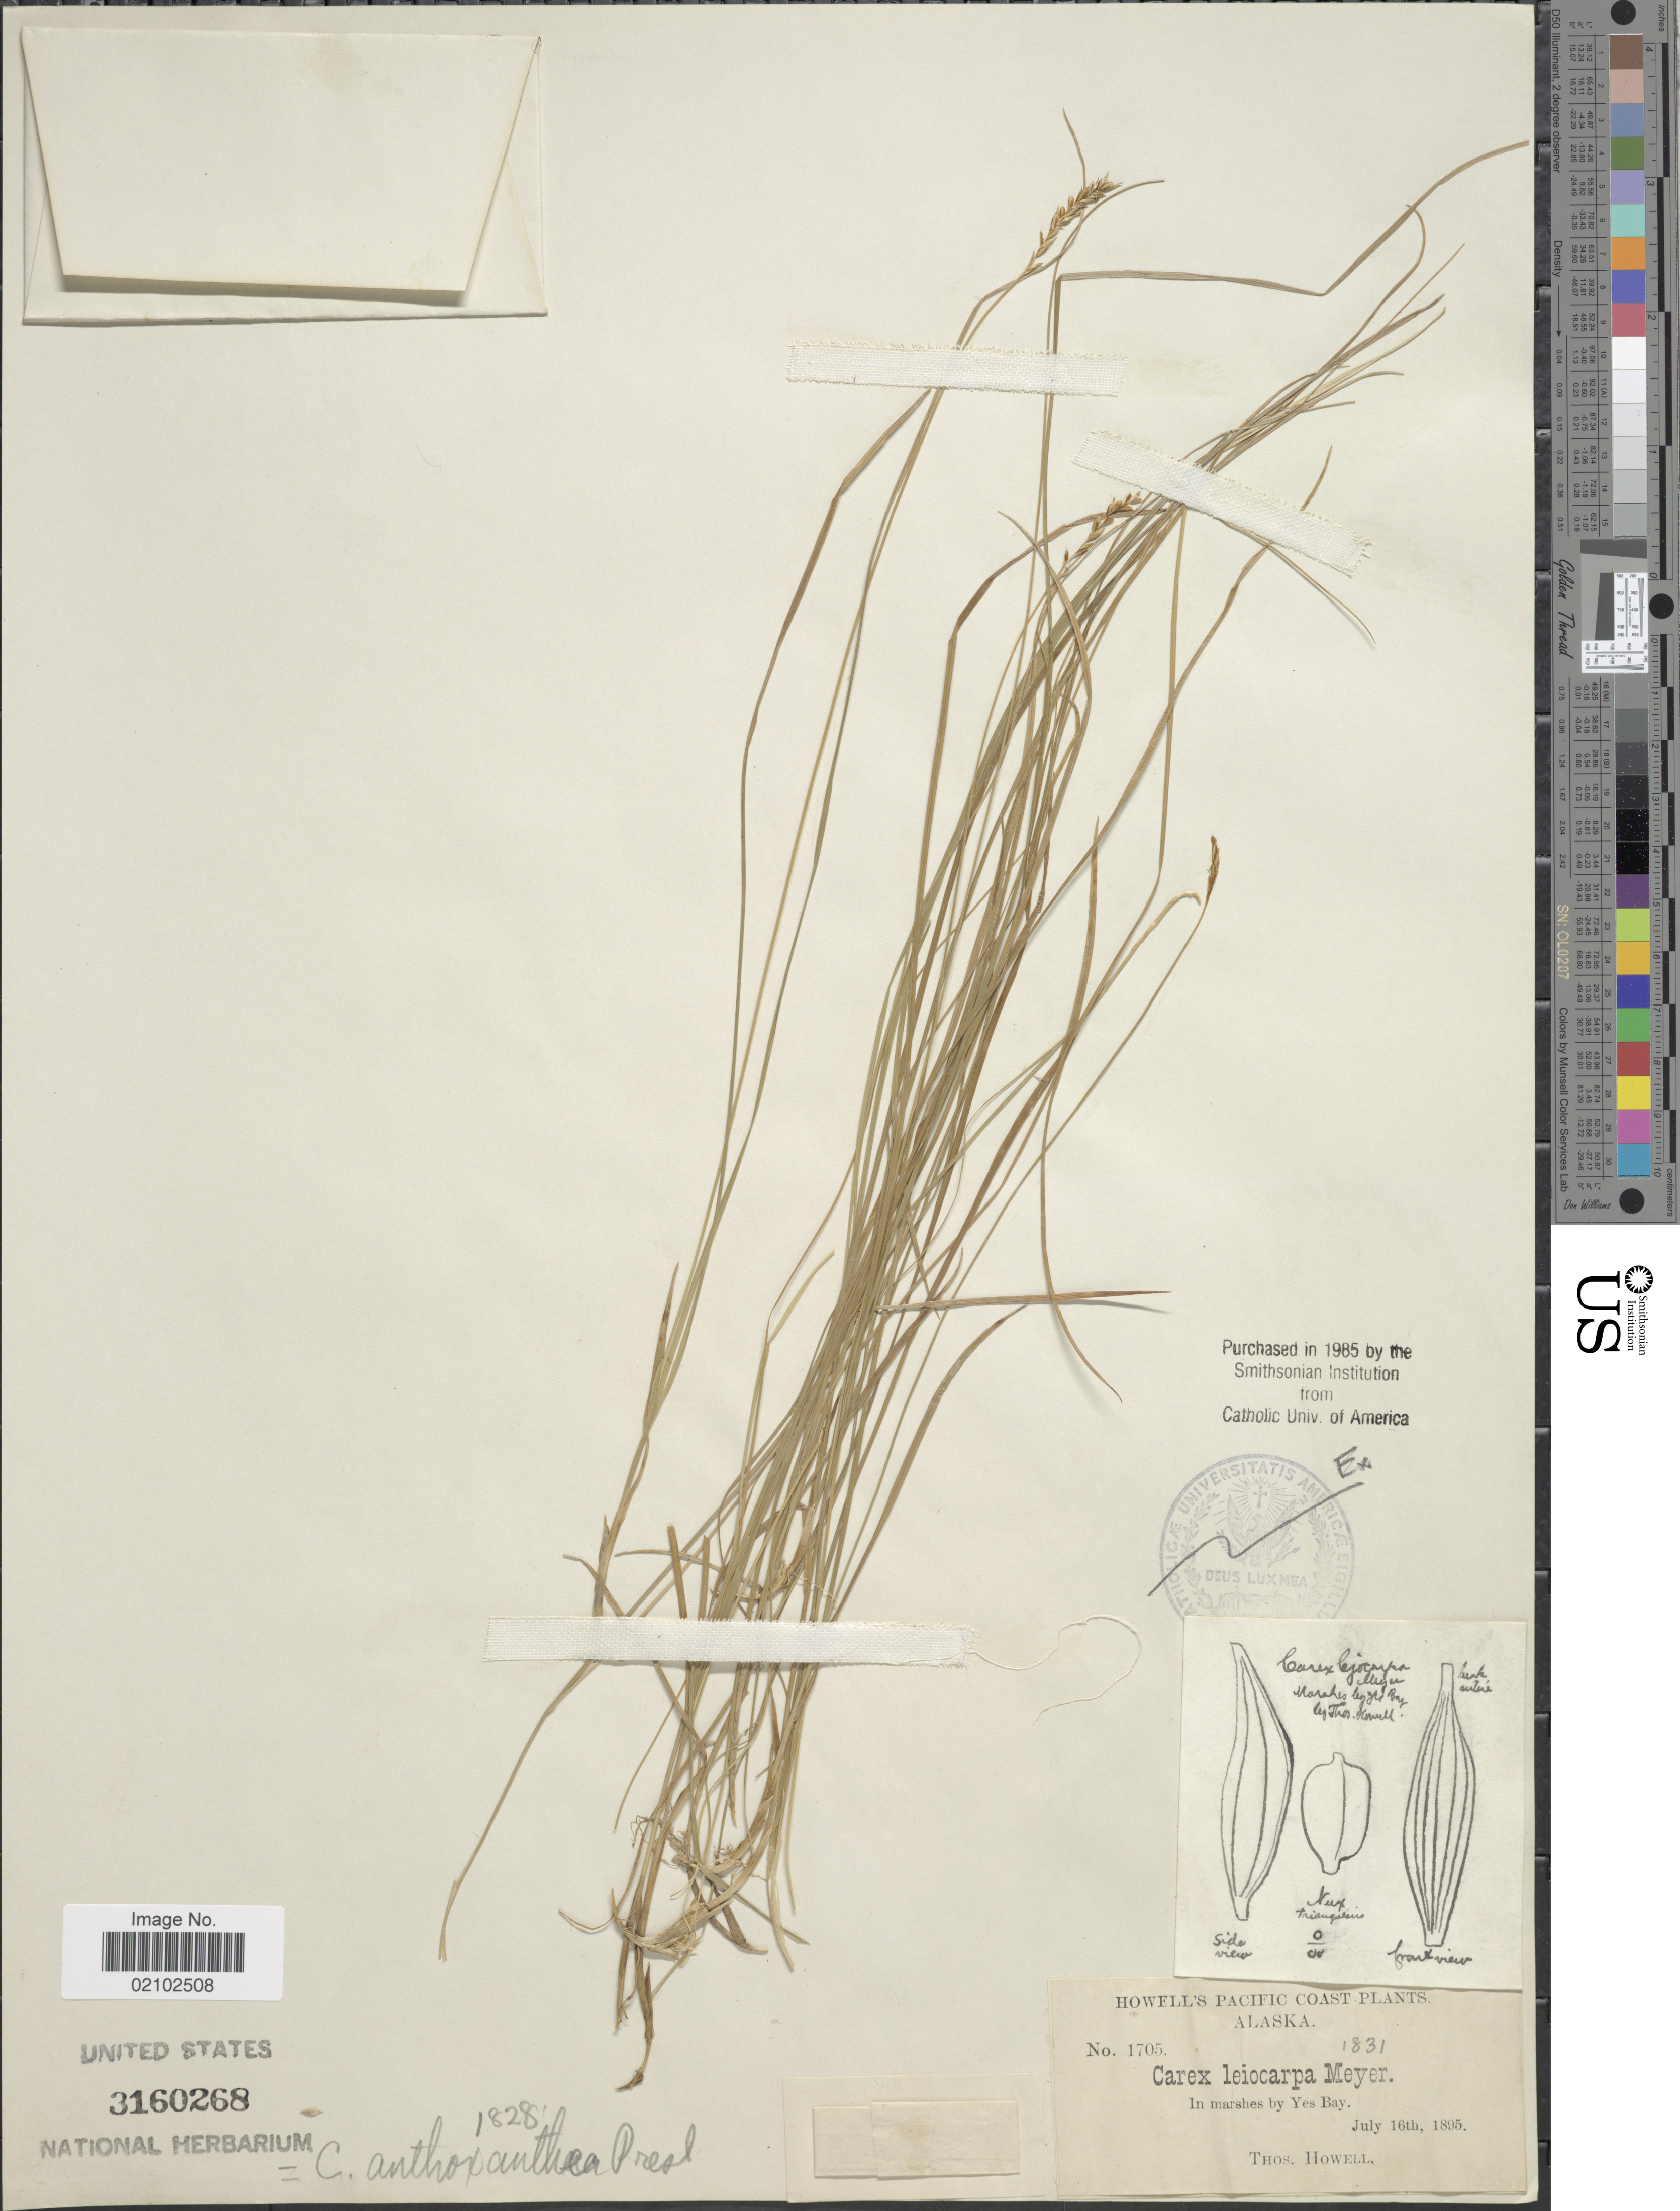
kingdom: Plantae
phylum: Tracheophyta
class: Liliopsida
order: Poales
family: Cyperaceae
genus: Carex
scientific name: Carex anthoxanthea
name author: J. Presl & C. Presl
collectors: T. Howell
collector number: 1705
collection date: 1895-07-16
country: United States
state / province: Alaska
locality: Pacific Coast, In marshes by Yes Bay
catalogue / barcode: US 3160268